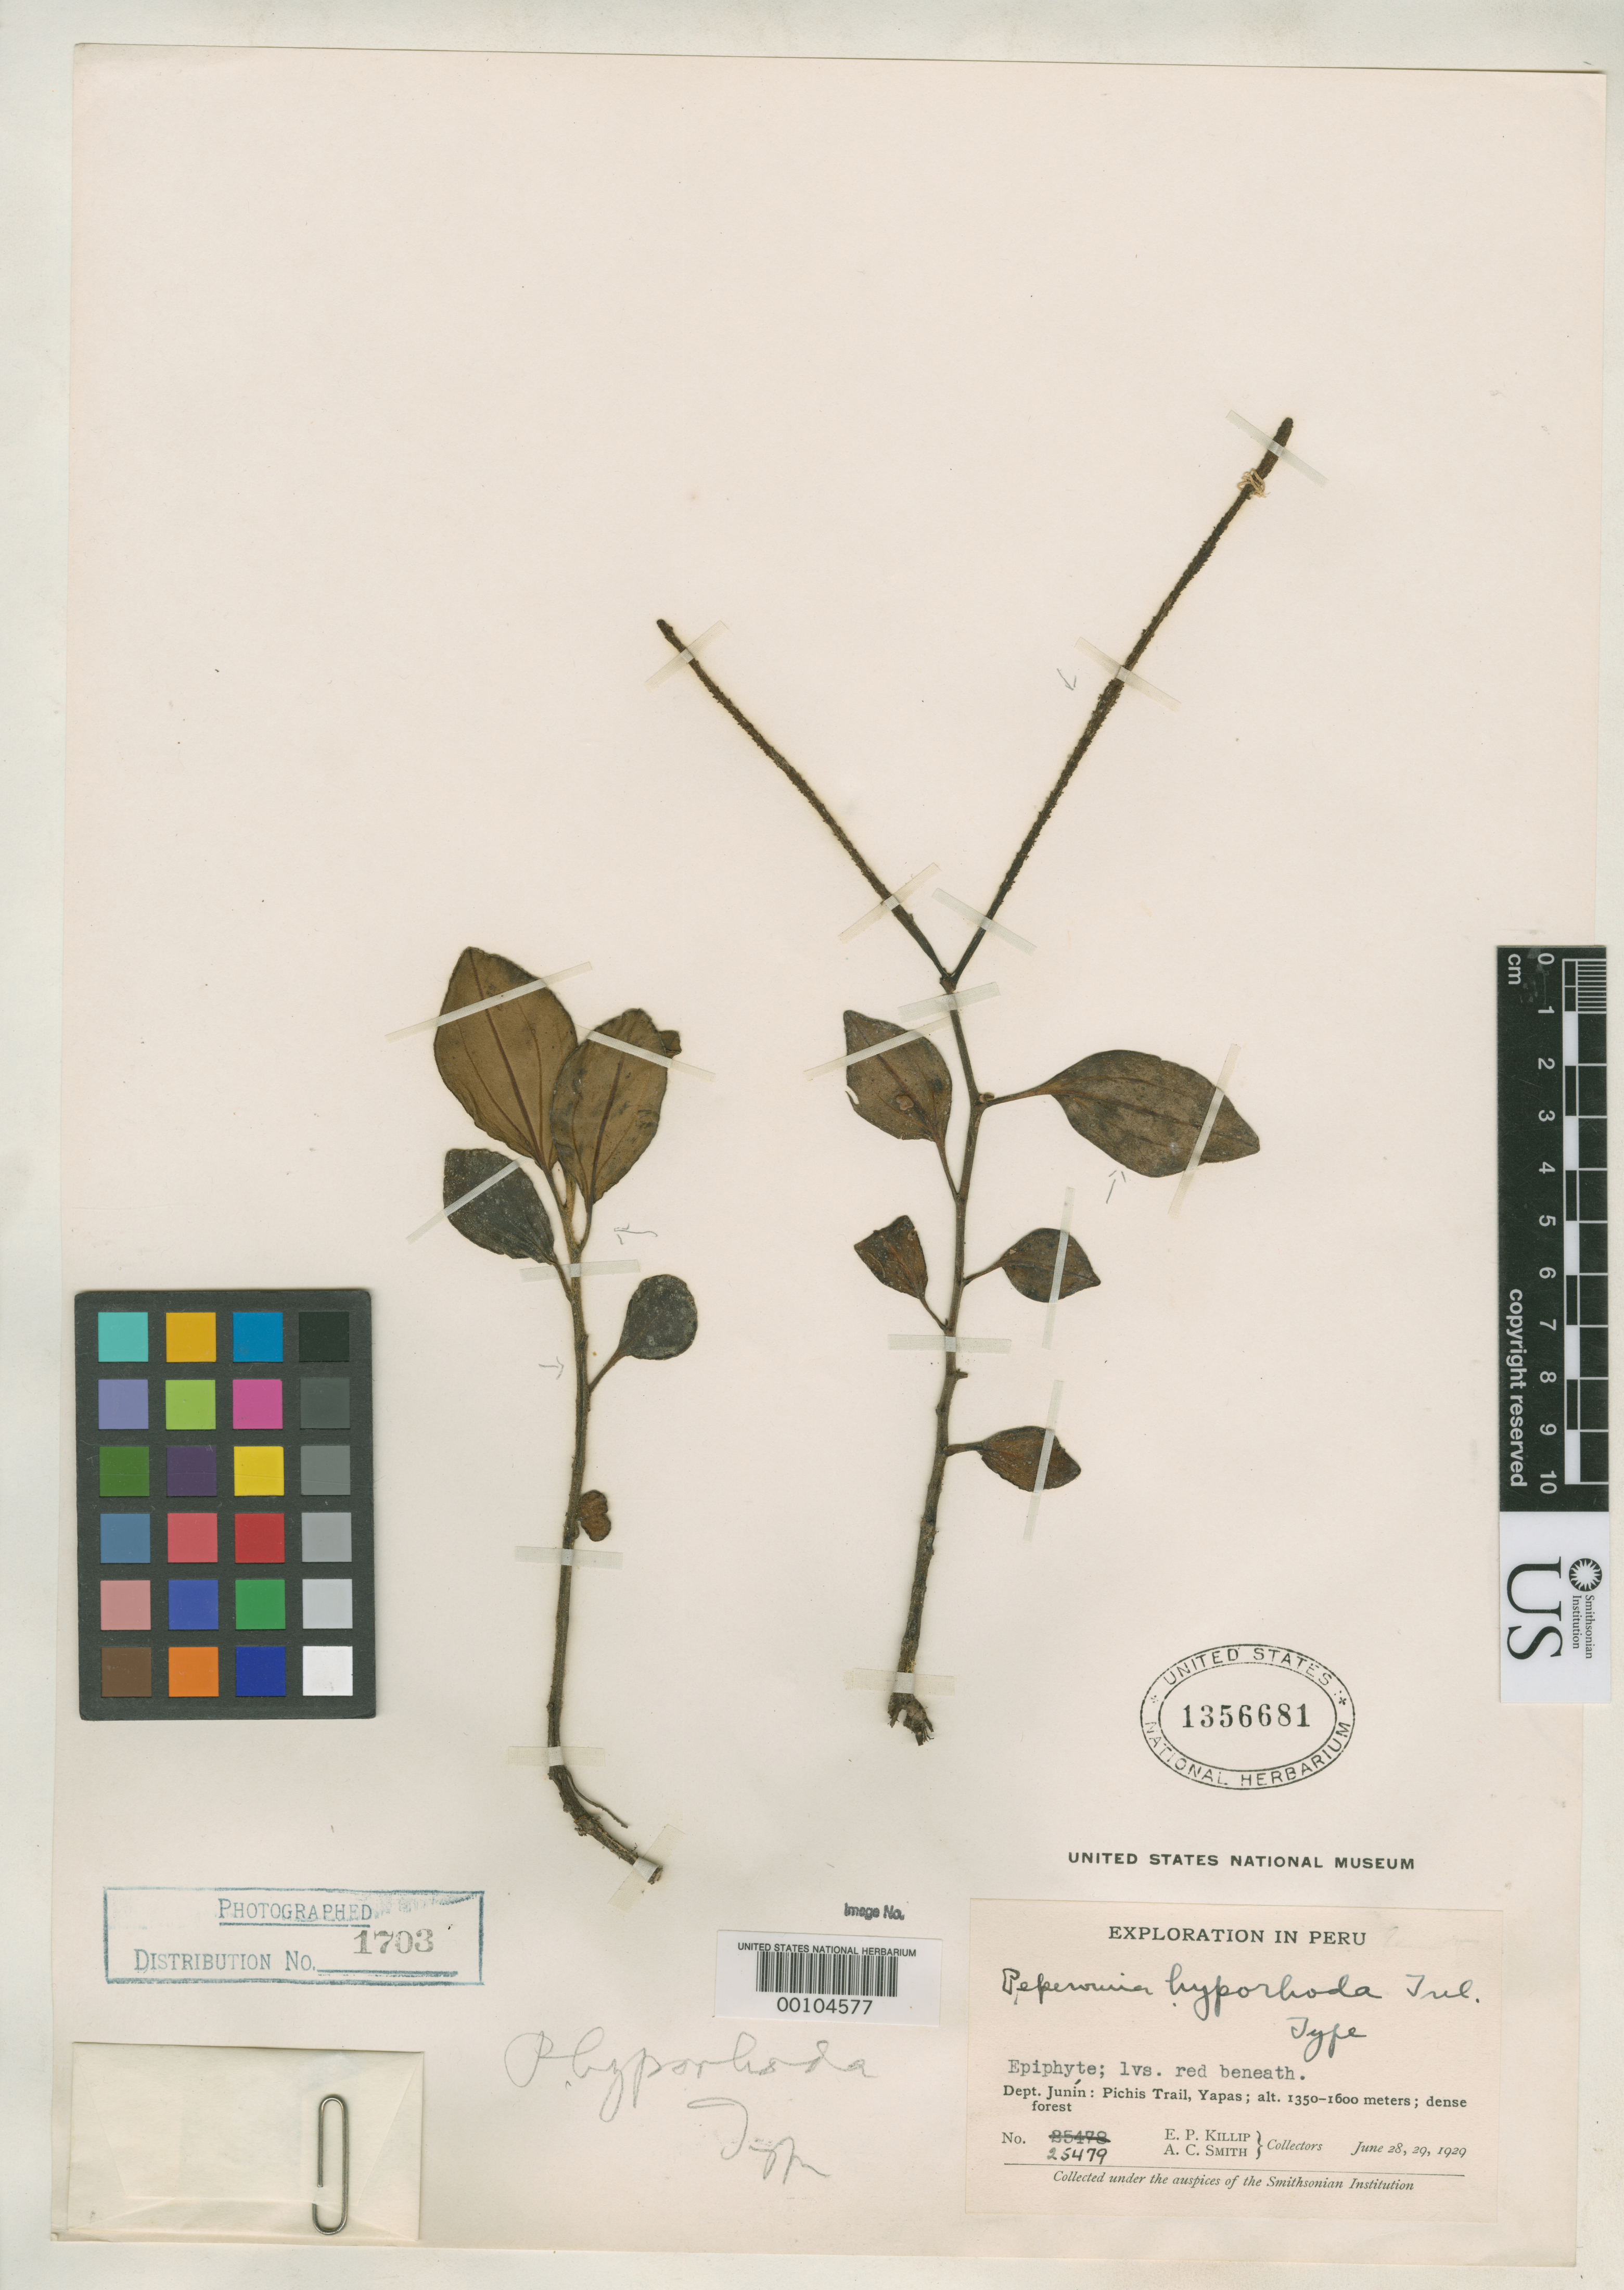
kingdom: Plantae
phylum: Tracheophyta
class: Magnoliopsida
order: Piperales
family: Piperaceae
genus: Peperomia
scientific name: Peperomia hyporhoda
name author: Trel. in J.F. Macbr.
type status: Holotype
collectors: E. P. Killip & A. C. Smith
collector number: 25479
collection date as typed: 28 Jun 1929 to 29 Jun 1929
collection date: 1929-06-28/1929-06-29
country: Peru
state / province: Junín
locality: Pichis Trail, Yapas.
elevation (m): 1350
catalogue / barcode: US 1356681